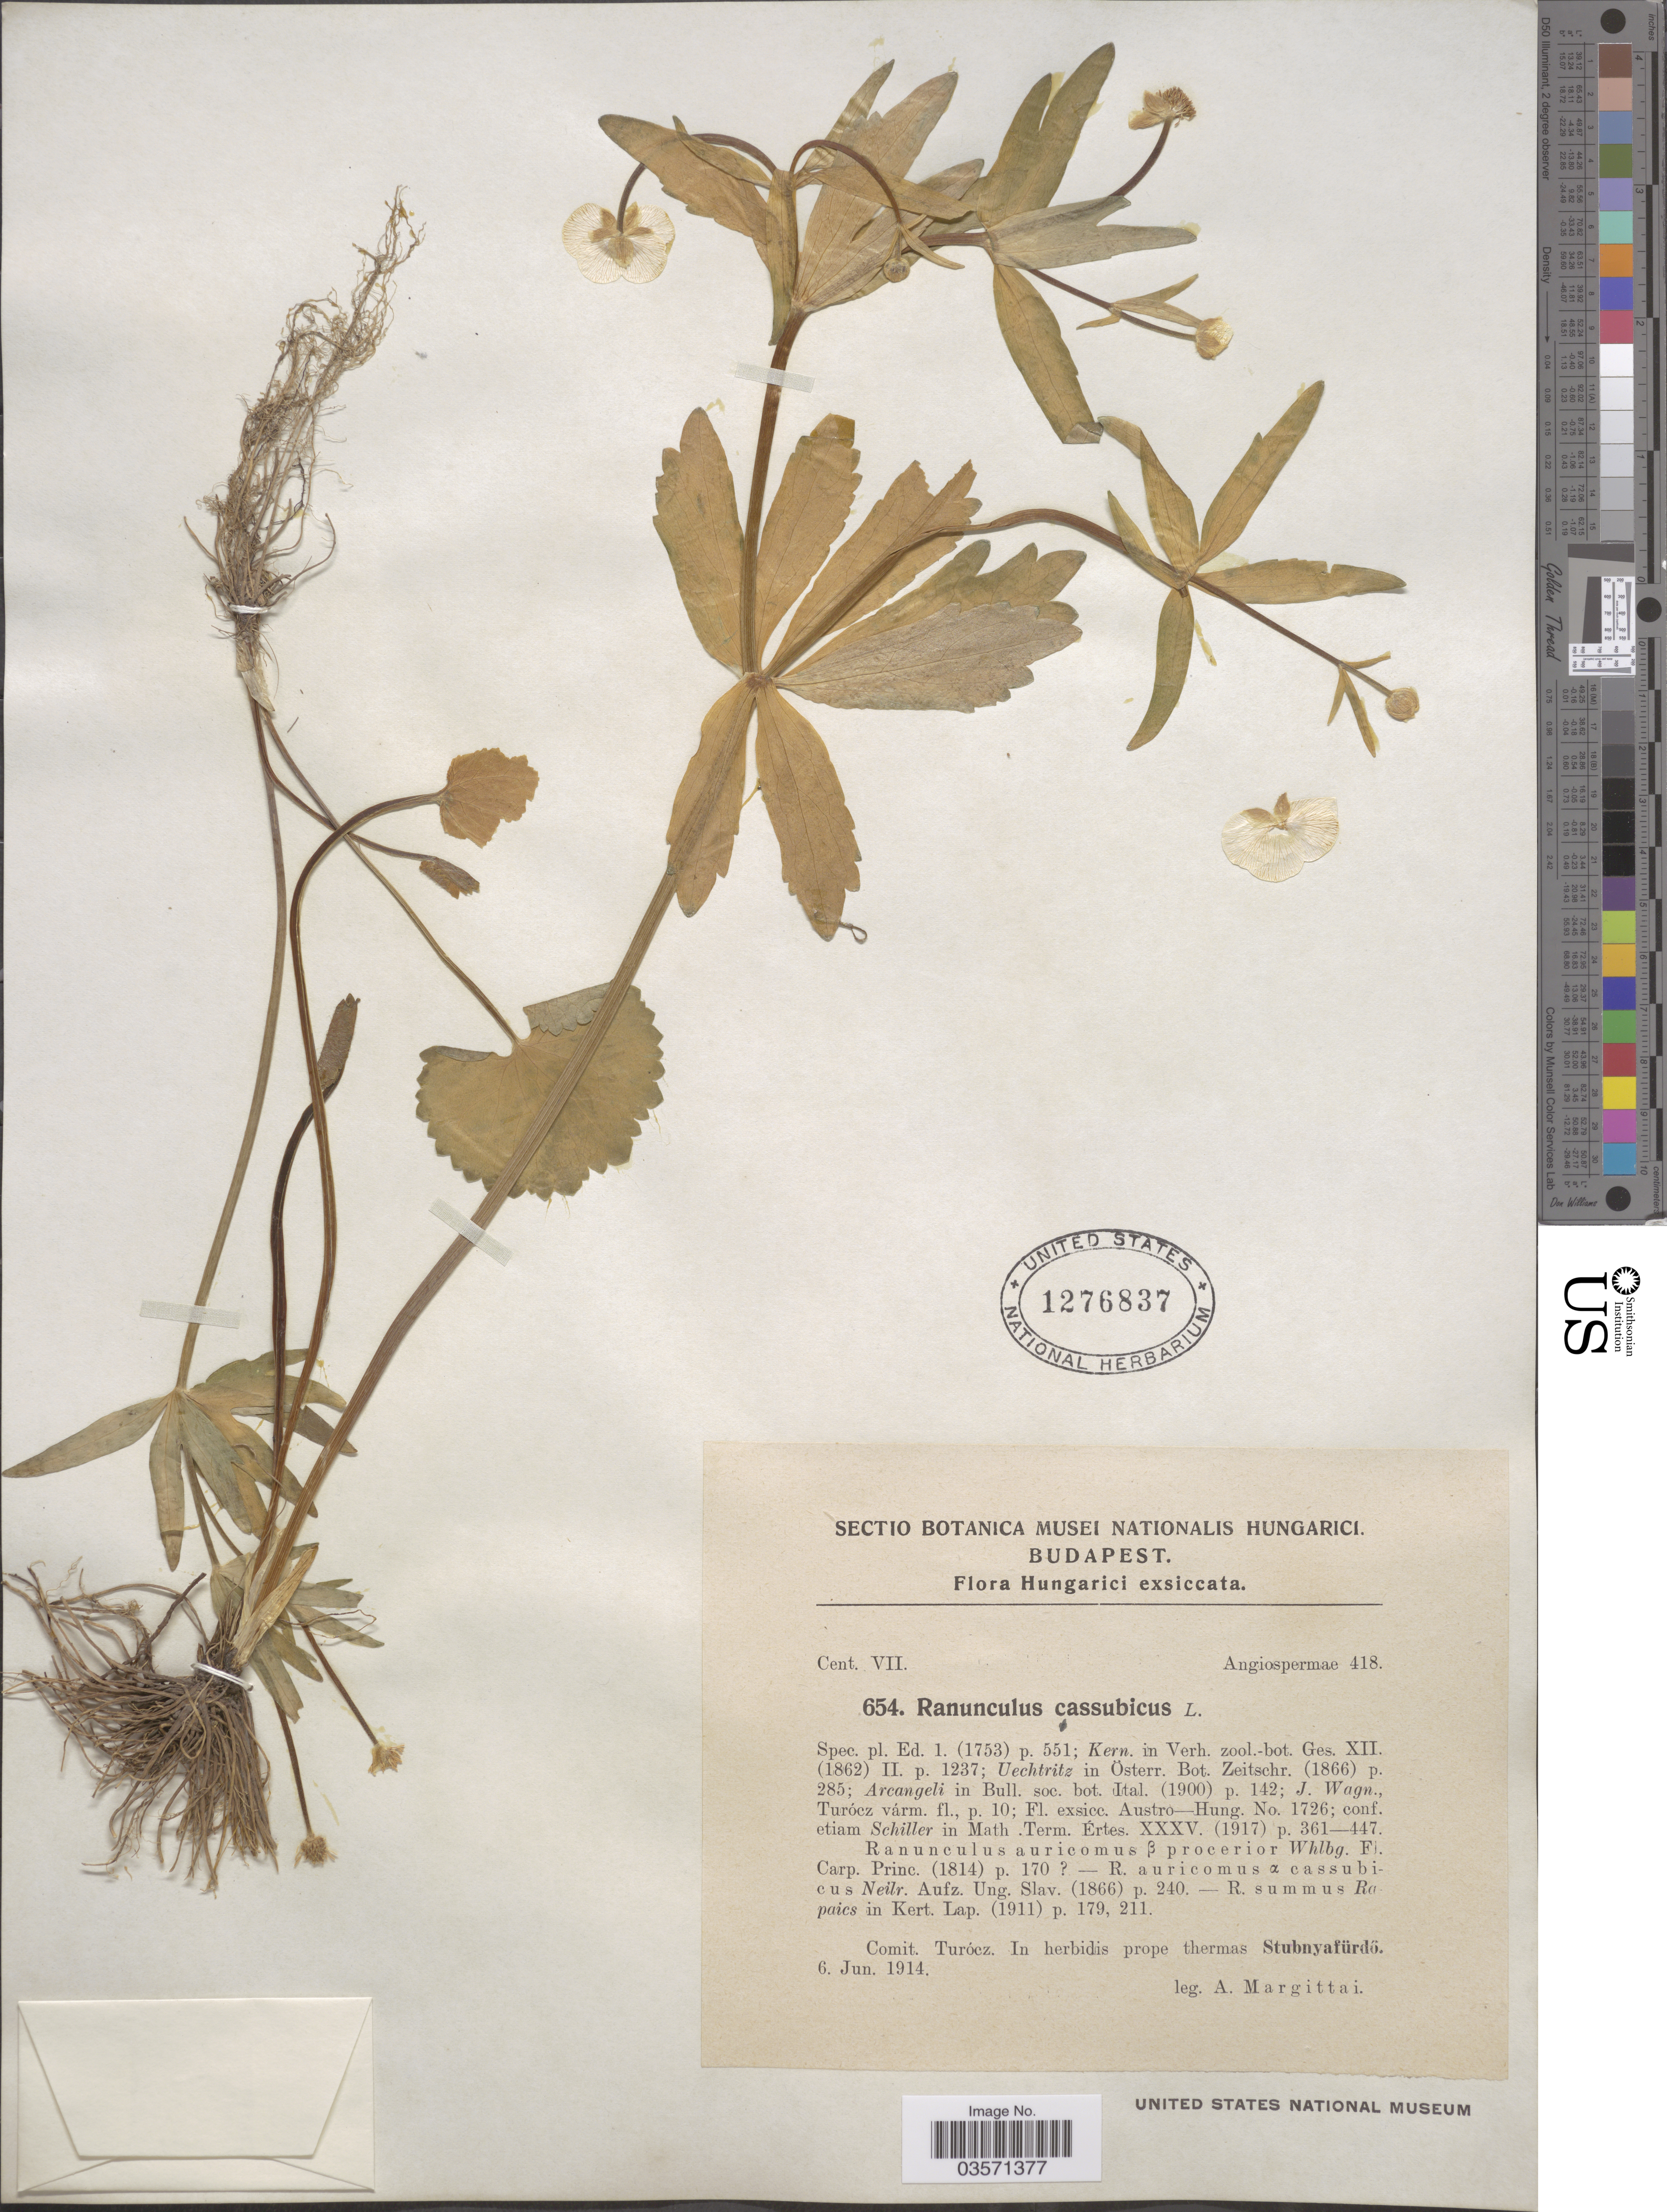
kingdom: Plantae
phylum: Tracheophyta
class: Magnoliopsida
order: Ranunculales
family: Ranunculaceae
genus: Ranunculus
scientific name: Ranunculus cassubicus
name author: L.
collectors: A. Margittai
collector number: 654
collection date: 1914-06-06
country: Hungary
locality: Comit. Turócz. In herbidis prope thermas Stubnyafürdö.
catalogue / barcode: US 1276837